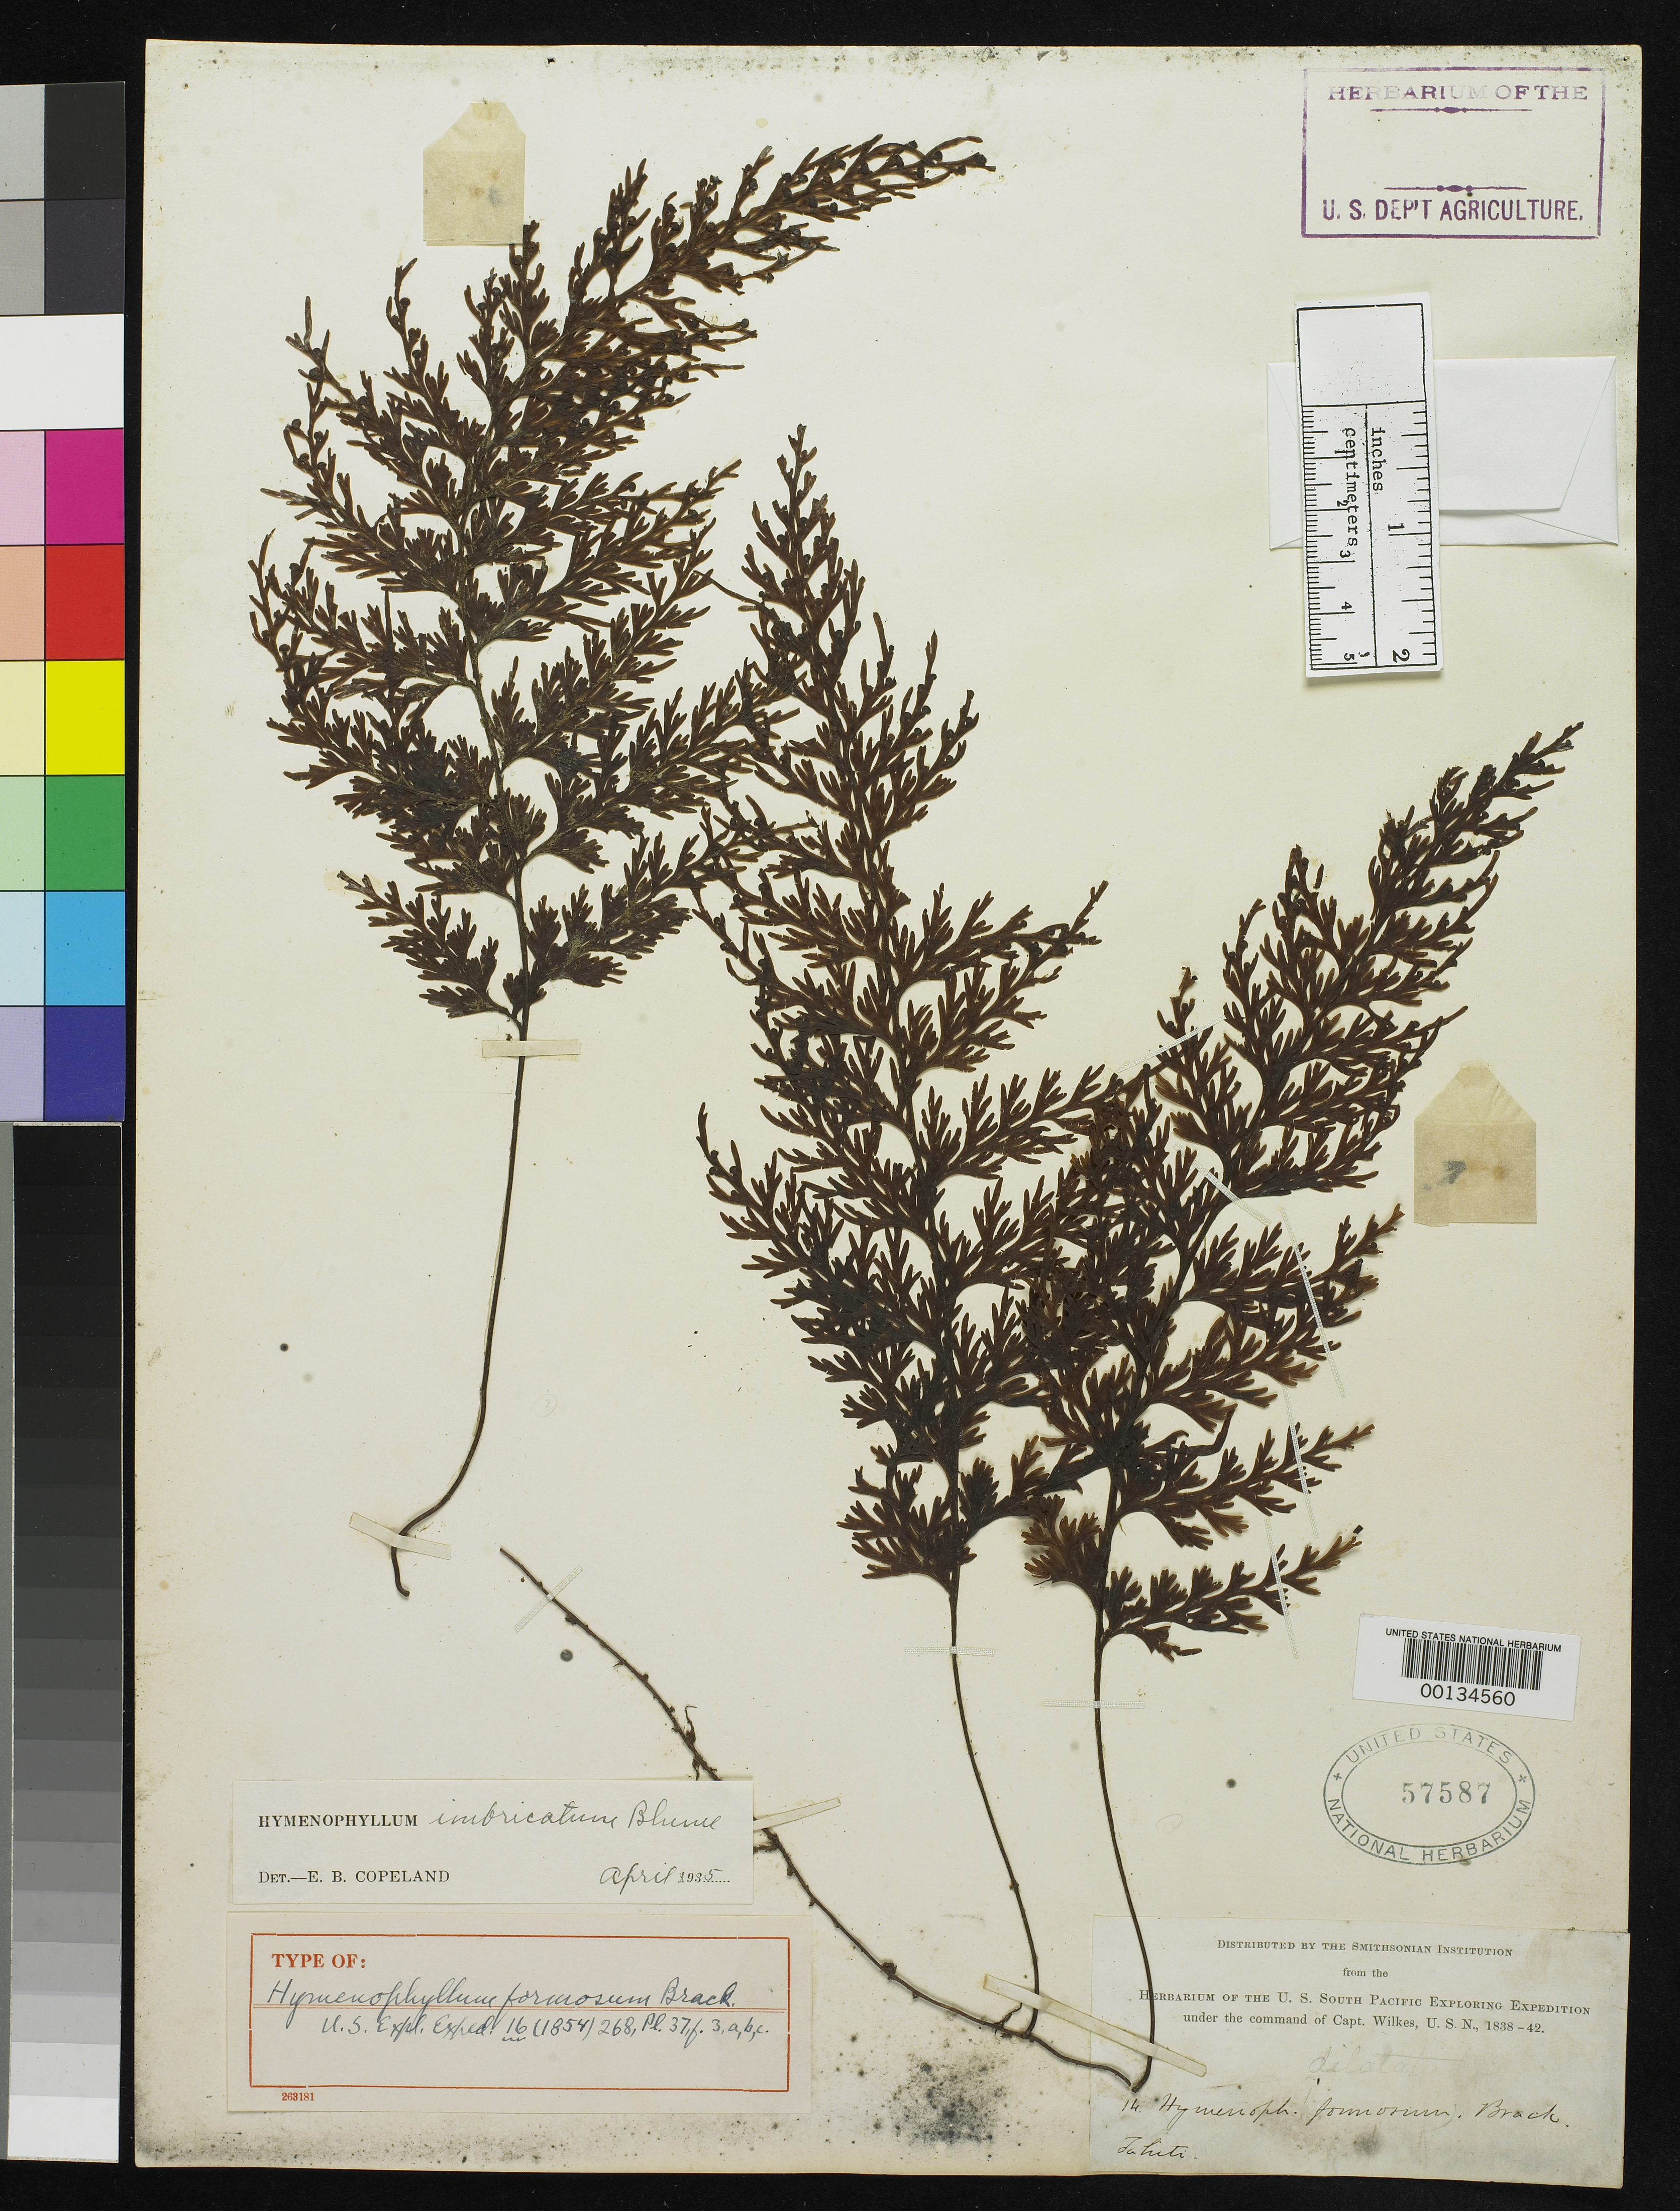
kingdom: Plantae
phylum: Tracheophyta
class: Polypodiopsida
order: Hymenophyllales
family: Hymenophyllaceae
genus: Hymenophyllum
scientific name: Hymenophyllum formosum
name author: Brack. in Wilkes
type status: Holotype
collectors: Wilkes Explor. Exped.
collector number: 14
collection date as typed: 1838 to -- --- 1842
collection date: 1838/1842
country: French Polynesia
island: Tahiti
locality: Iles du Vent [Society Is.]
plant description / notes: Not in Tahiti, the eastern limit is Samoa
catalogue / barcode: US 57587